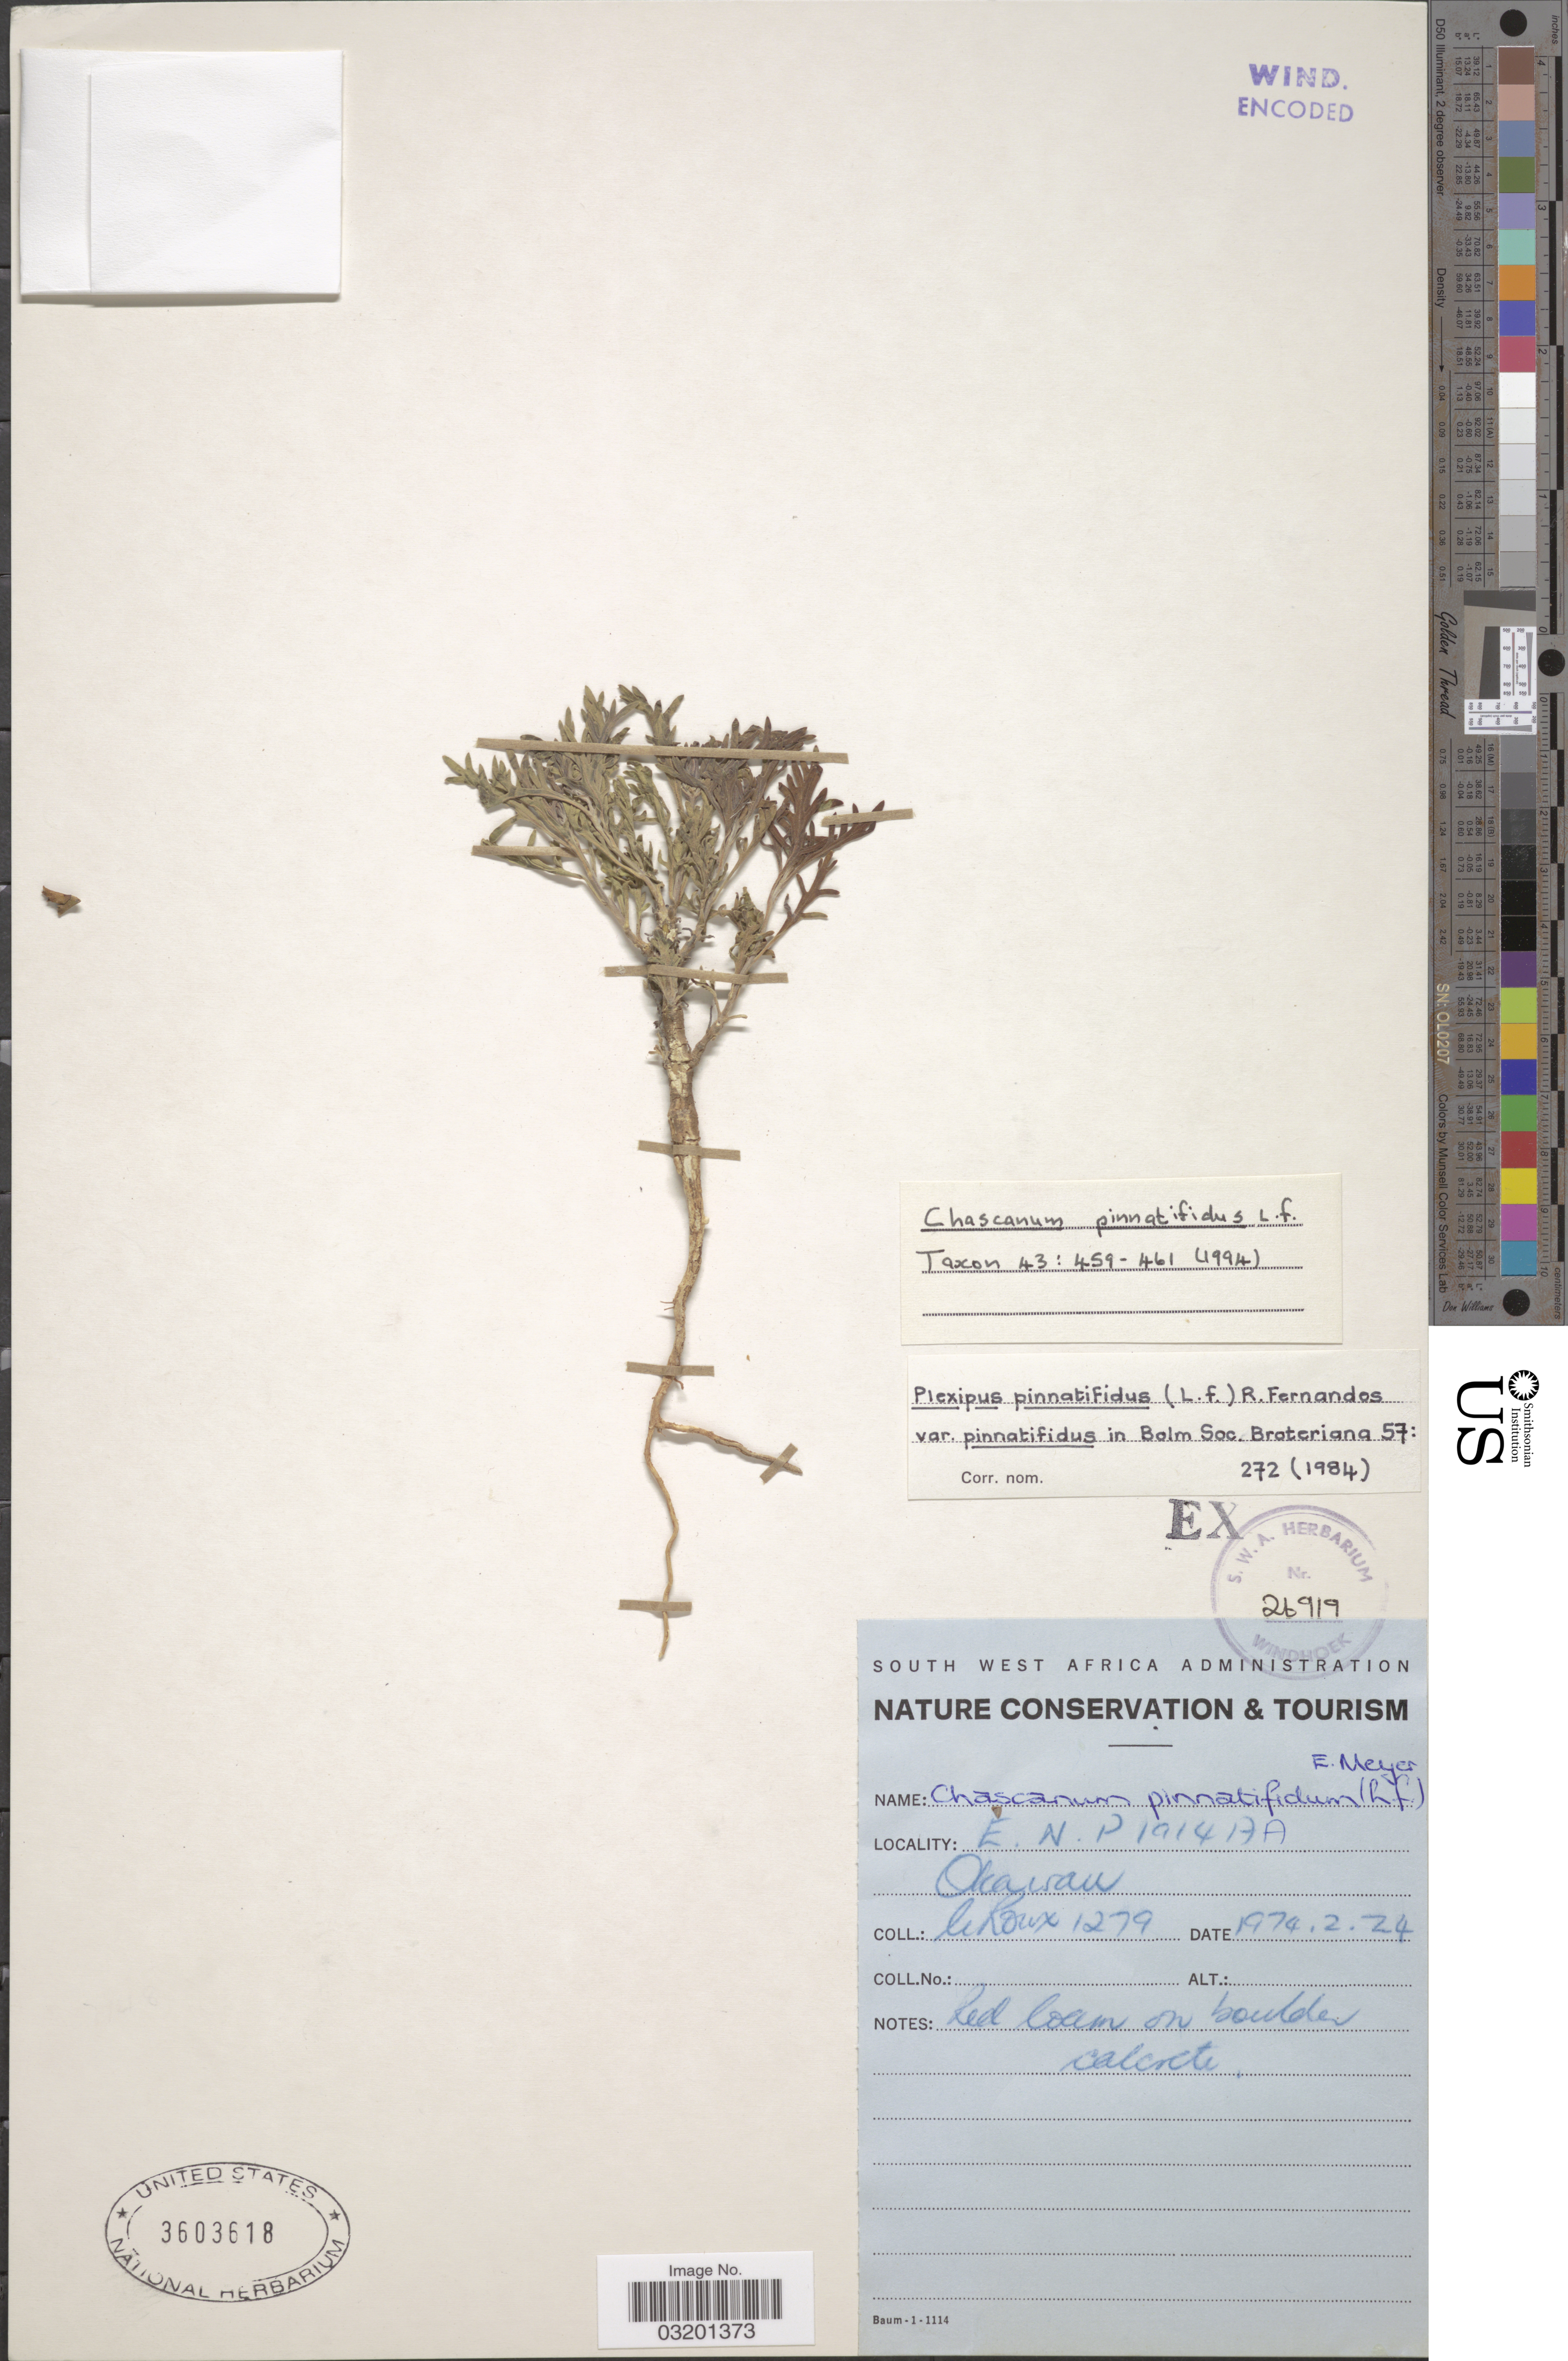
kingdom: Plantae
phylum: Tracheophyta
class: Magnoliopsida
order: Lamiales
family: Verbenaceae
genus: Chascanum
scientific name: Chascanum pinnatifidum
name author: (L. f.) E. Mey.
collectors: -. le Roux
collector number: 1279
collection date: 1974-02-24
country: Namibia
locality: E. N. P. 191417A, Okawau.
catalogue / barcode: US 3603618